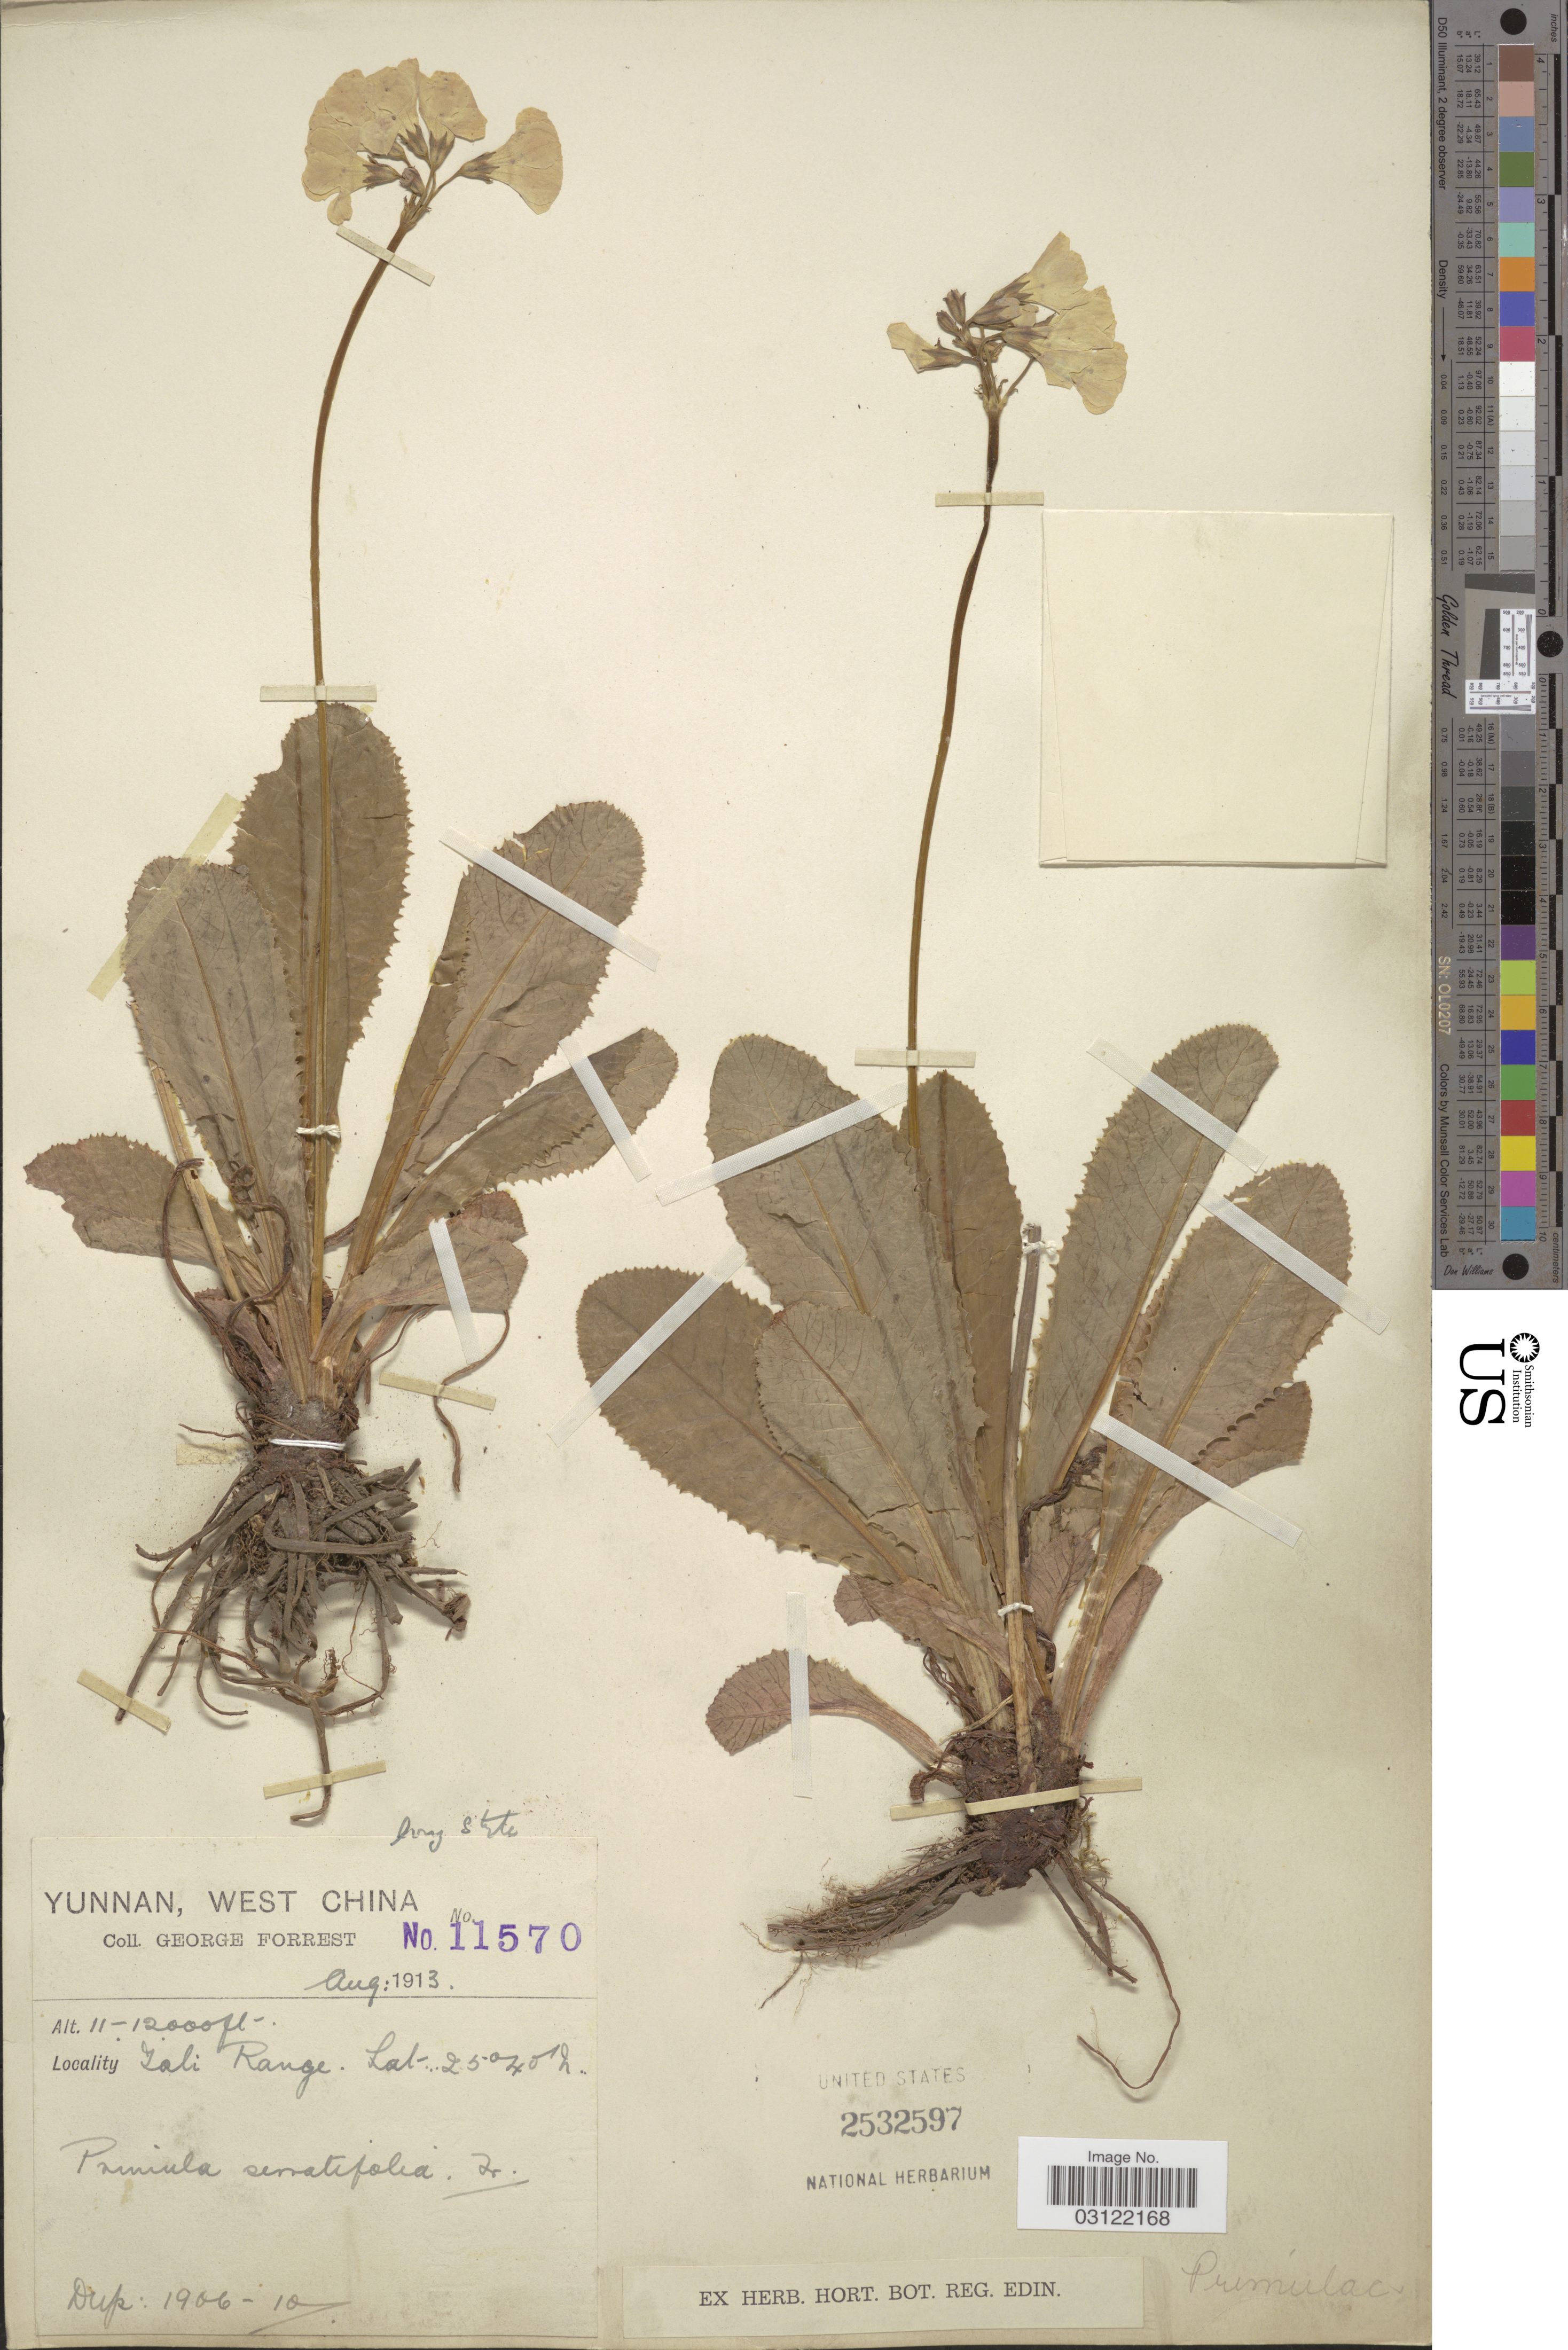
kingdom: Plantae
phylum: Tracheophyta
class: Magnoliopsida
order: Ericales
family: Primulaceae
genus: Primula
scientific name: Primula serratifolia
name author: Franch.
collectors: G. Forrest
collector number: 11570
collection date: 1913-08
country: China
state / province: Yunnan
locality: West China. Tali Range.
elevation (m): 3353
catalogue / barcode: US 2532597